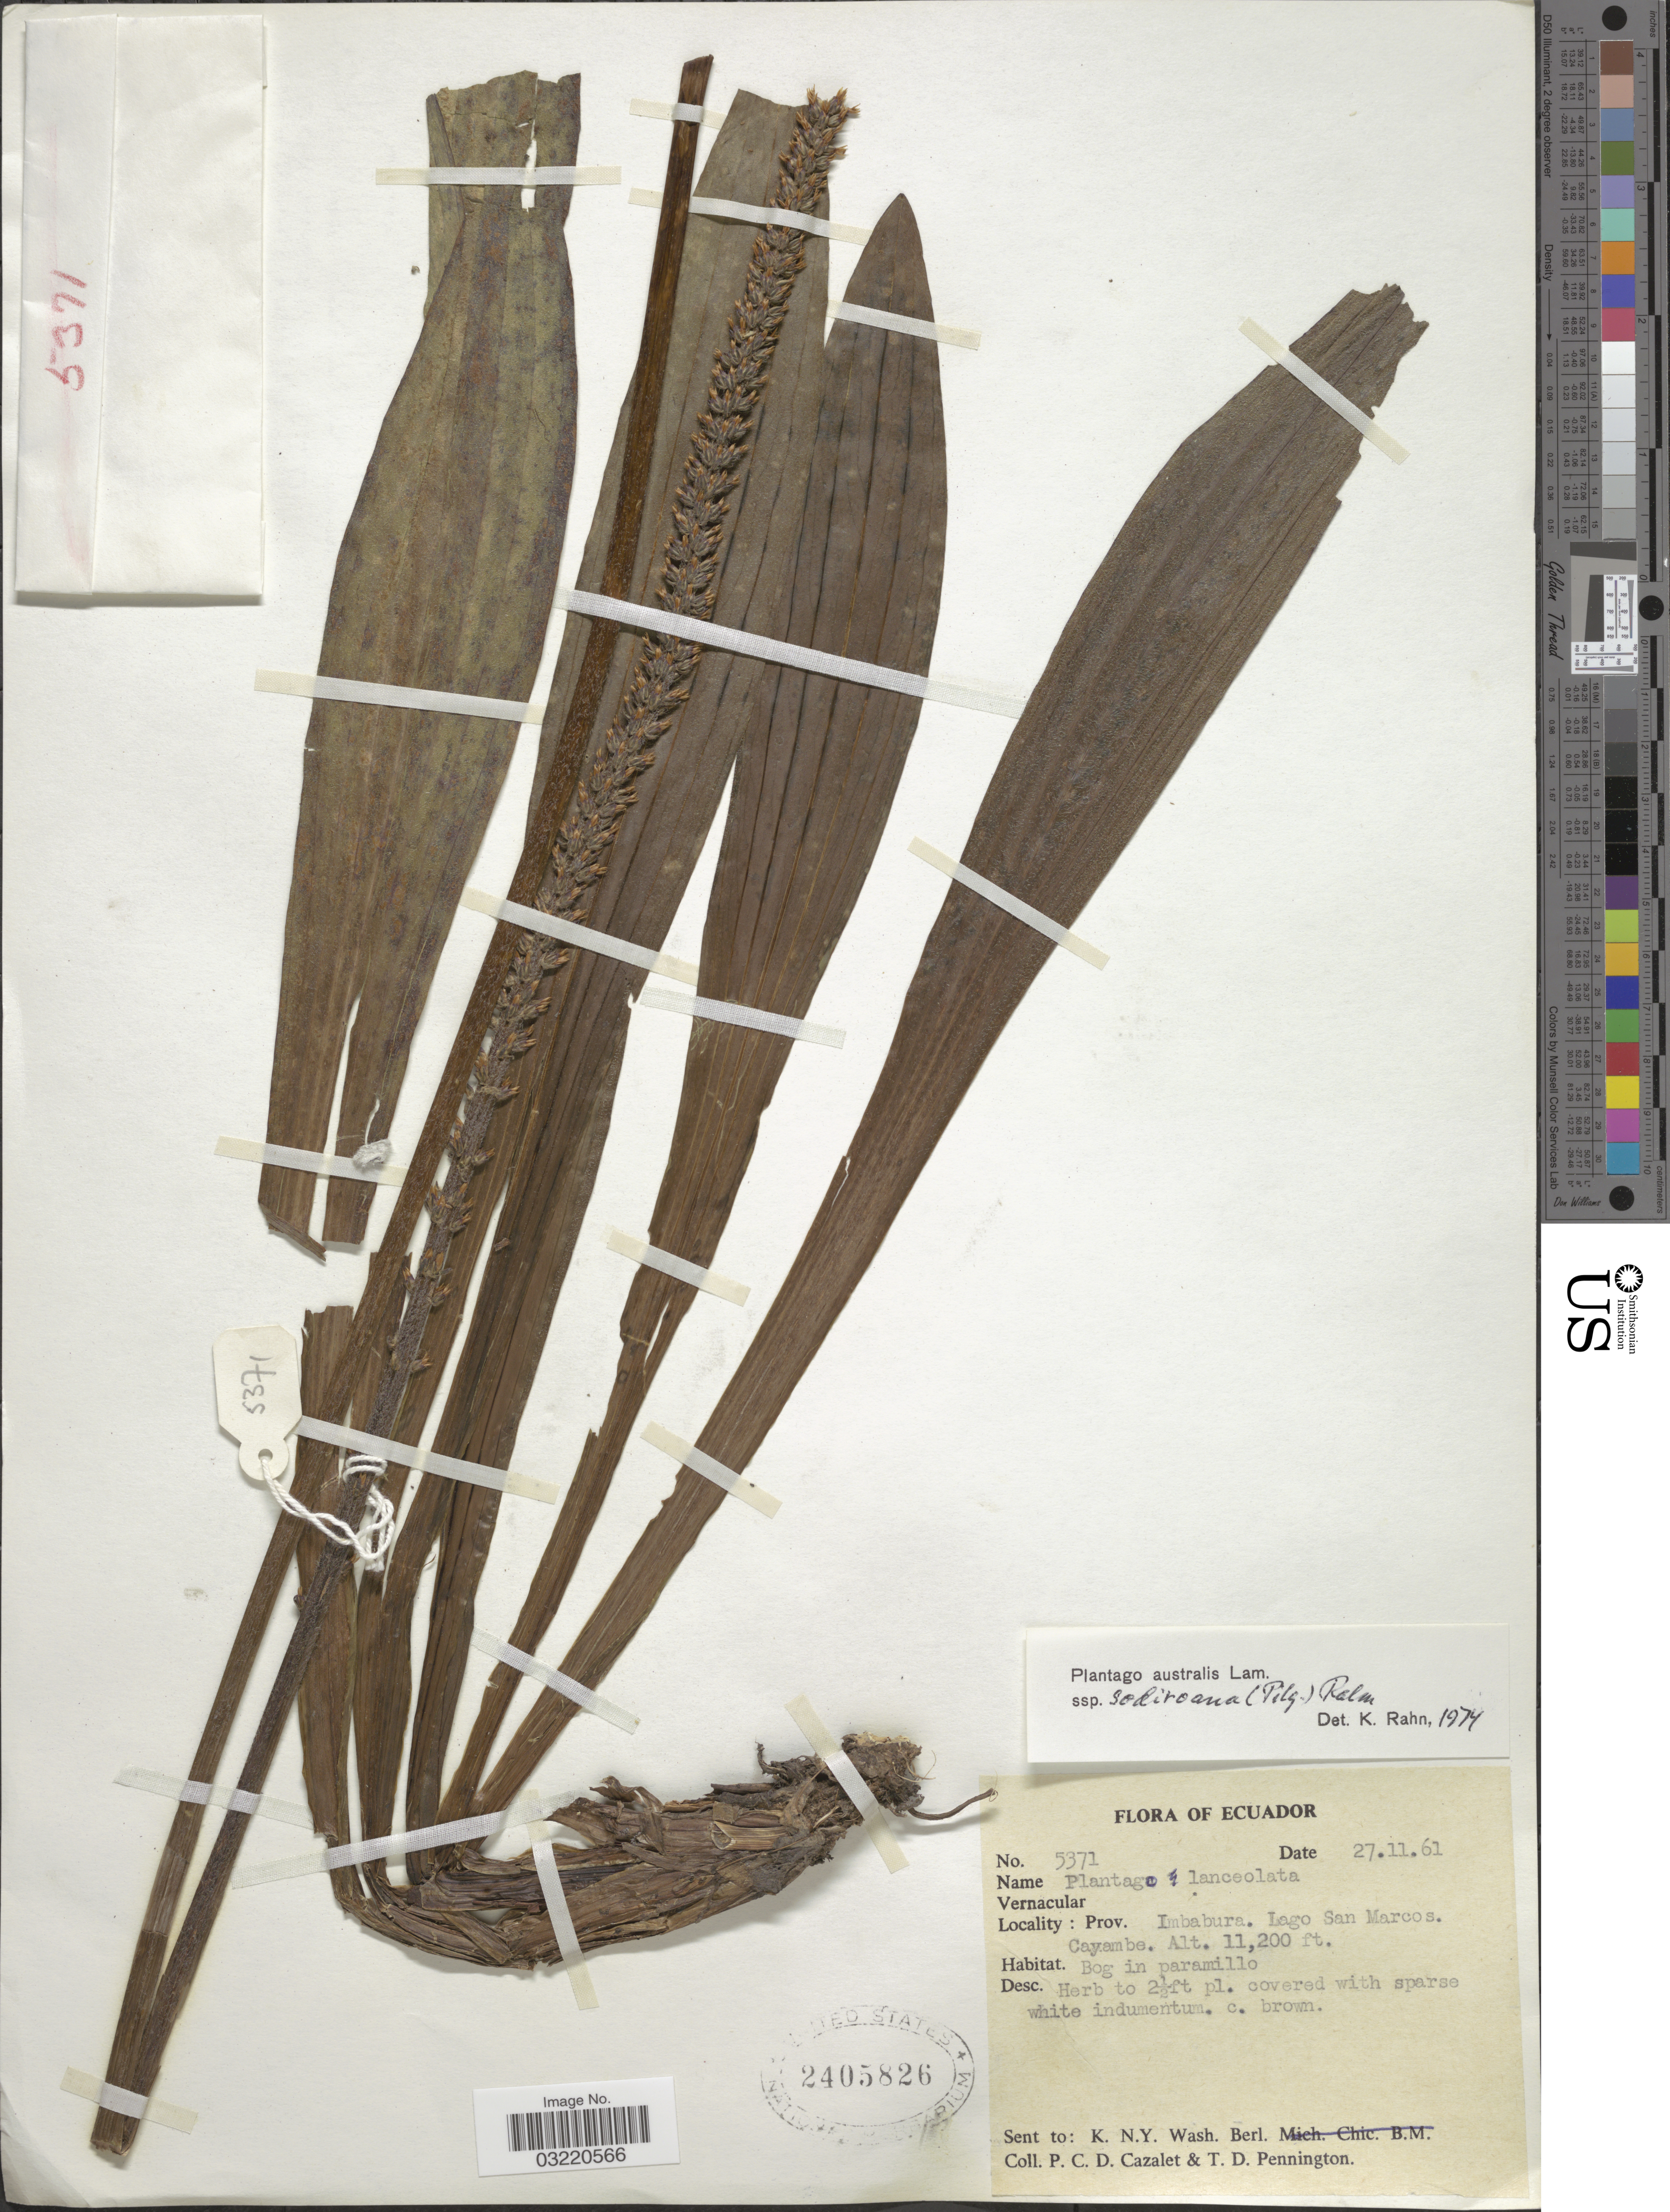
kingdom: Plantae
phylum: Tracheophyta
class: Magnoliopsida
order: Lamiales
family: Plantaginaceae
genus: Plantago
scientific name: Plantago australis subsp. sodiroana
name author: (Pilg.) Rahn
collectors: P. C. D. Cazalet & T. D. Pennington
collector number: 5371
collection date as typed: Transcribed d/m/y: 27/11/61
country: Ecuador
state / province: Imbabura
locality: Lago San Marcos. Cayambe.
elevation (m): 3414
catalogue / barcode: US 2405826